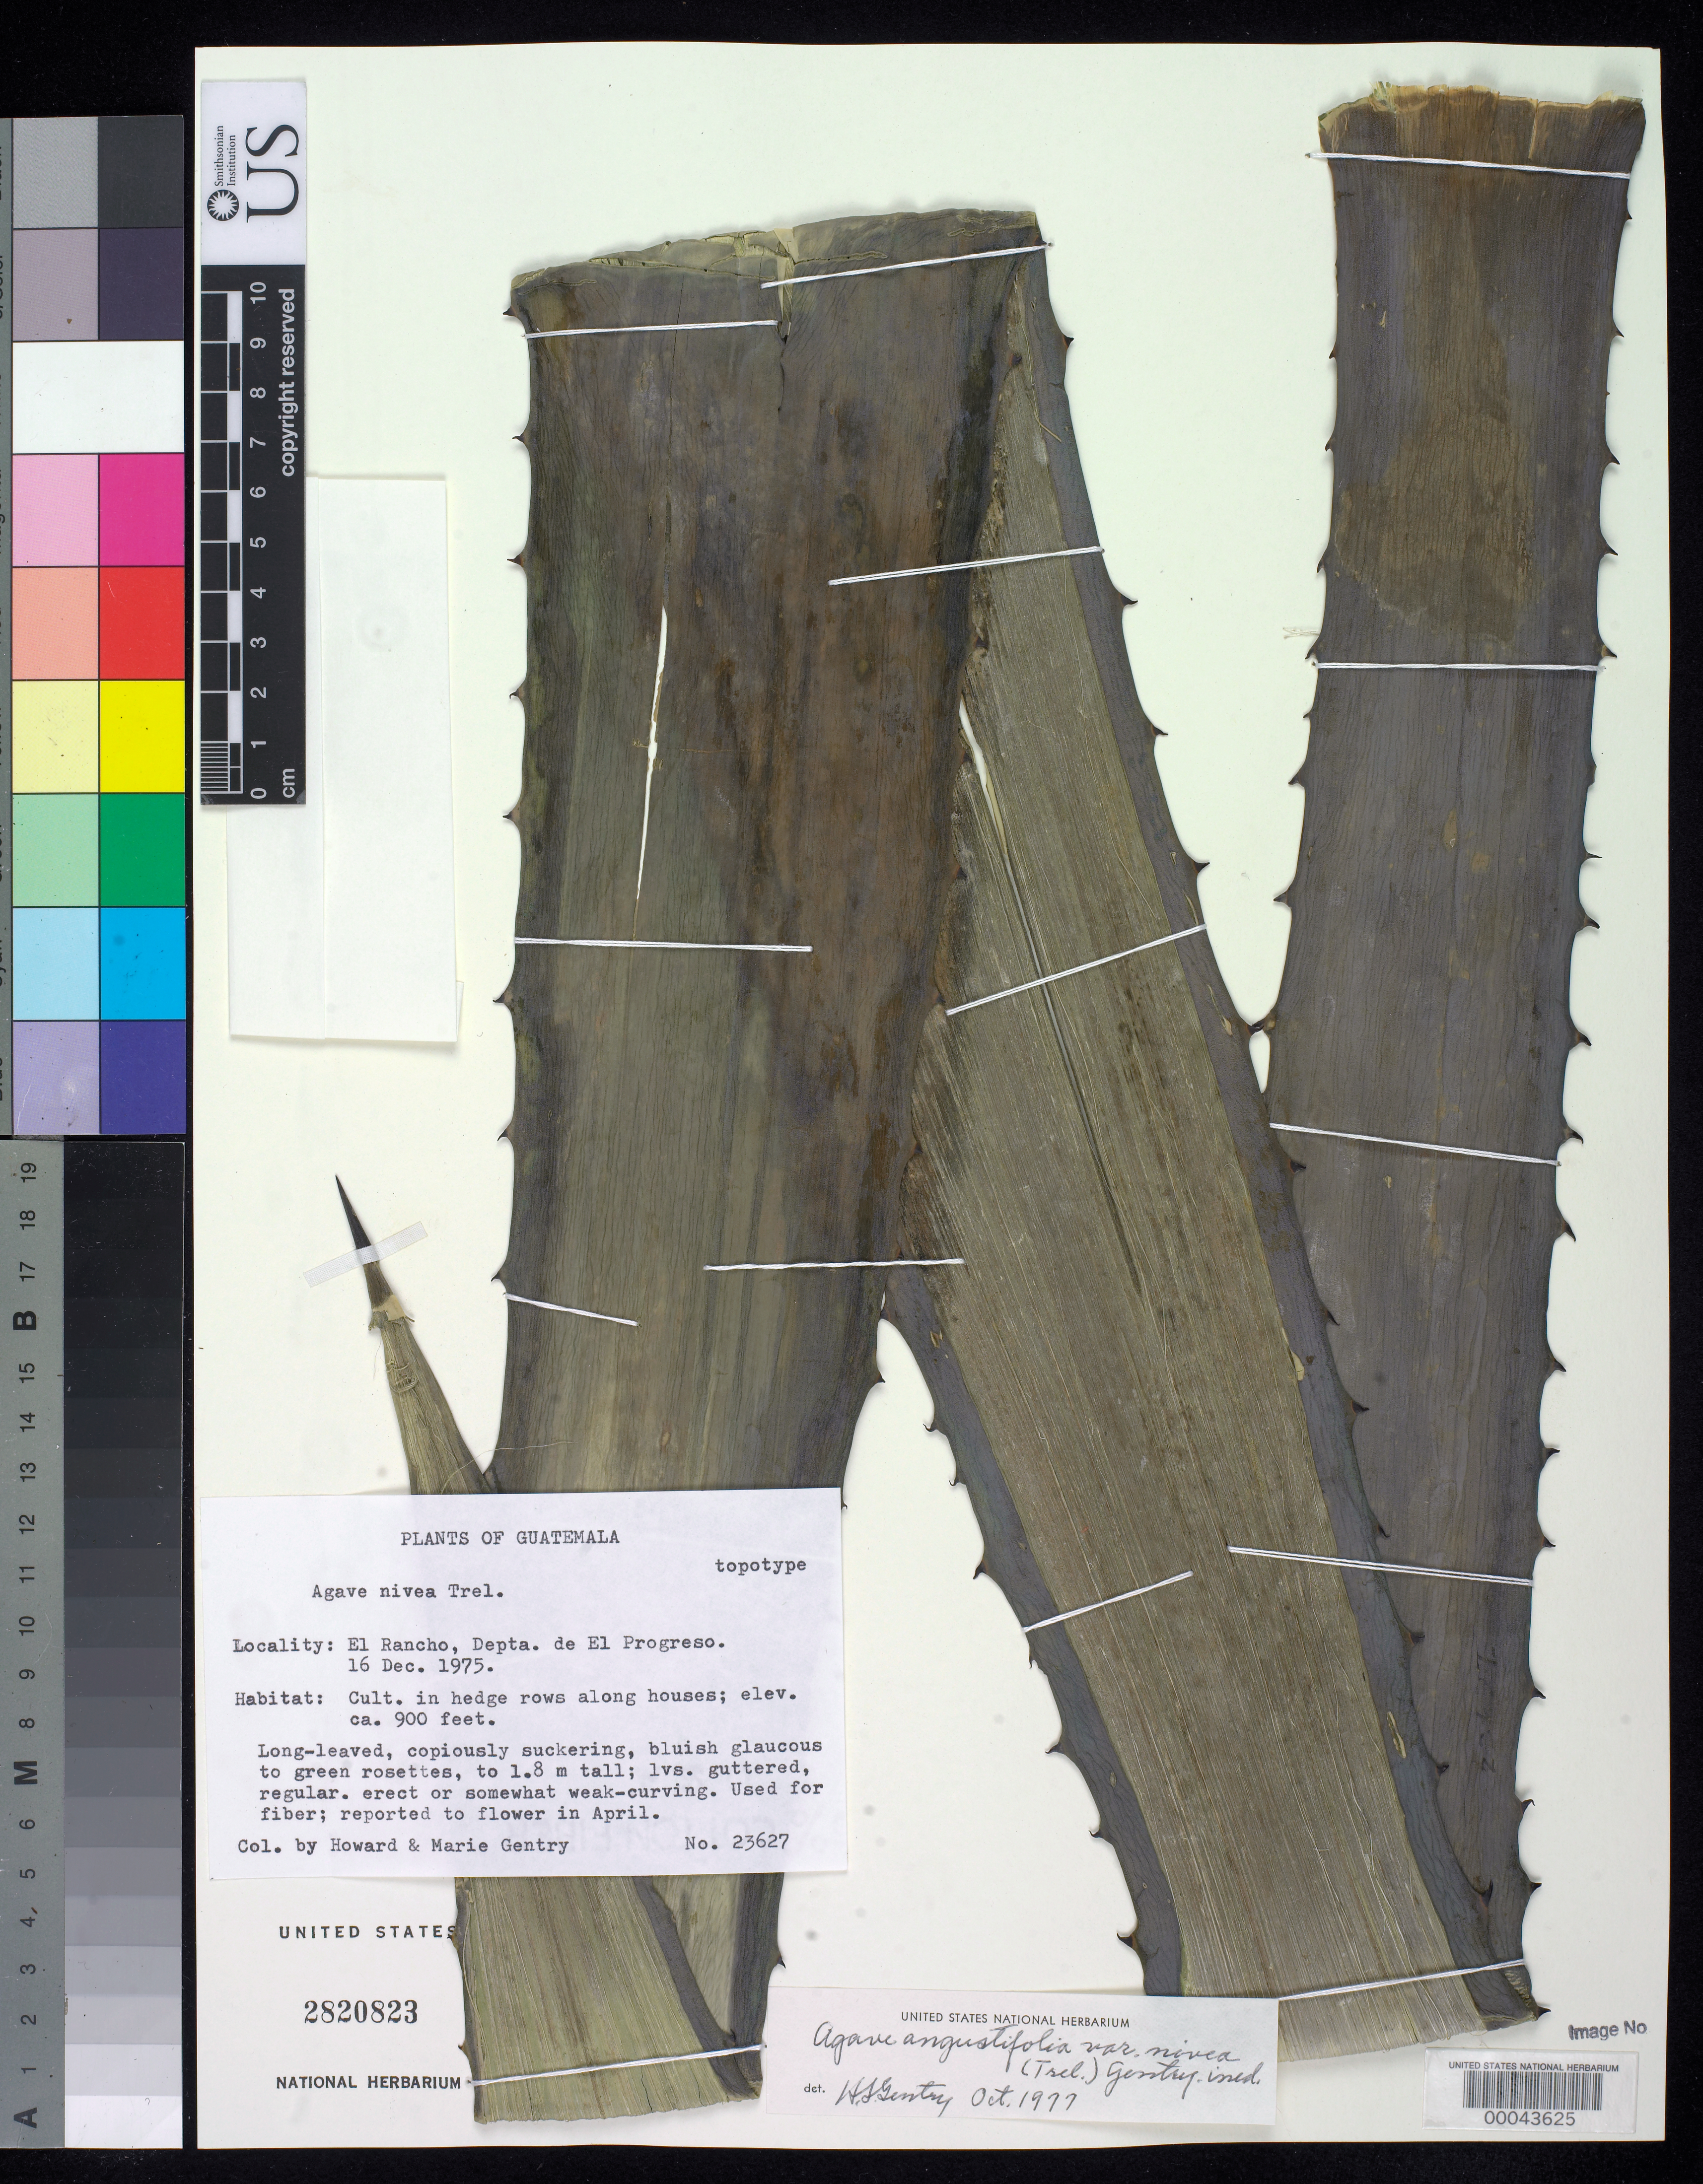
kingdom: Plantae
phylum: Tracheophyta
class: Liliopsida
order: Asparagales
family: Asparagaceae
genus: Agave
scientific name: Agave angustifolia var. nivea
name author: (Trel.) Gentry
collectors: H. S. Gentry & M. Gentry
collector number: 23627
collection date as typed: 16 Dec 1975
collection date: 1975-12-16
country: Guatemala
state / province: El Progreso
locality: El Rancho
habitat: Cultivated in hedge rows along houses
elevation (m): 274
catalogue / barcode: US 2820823